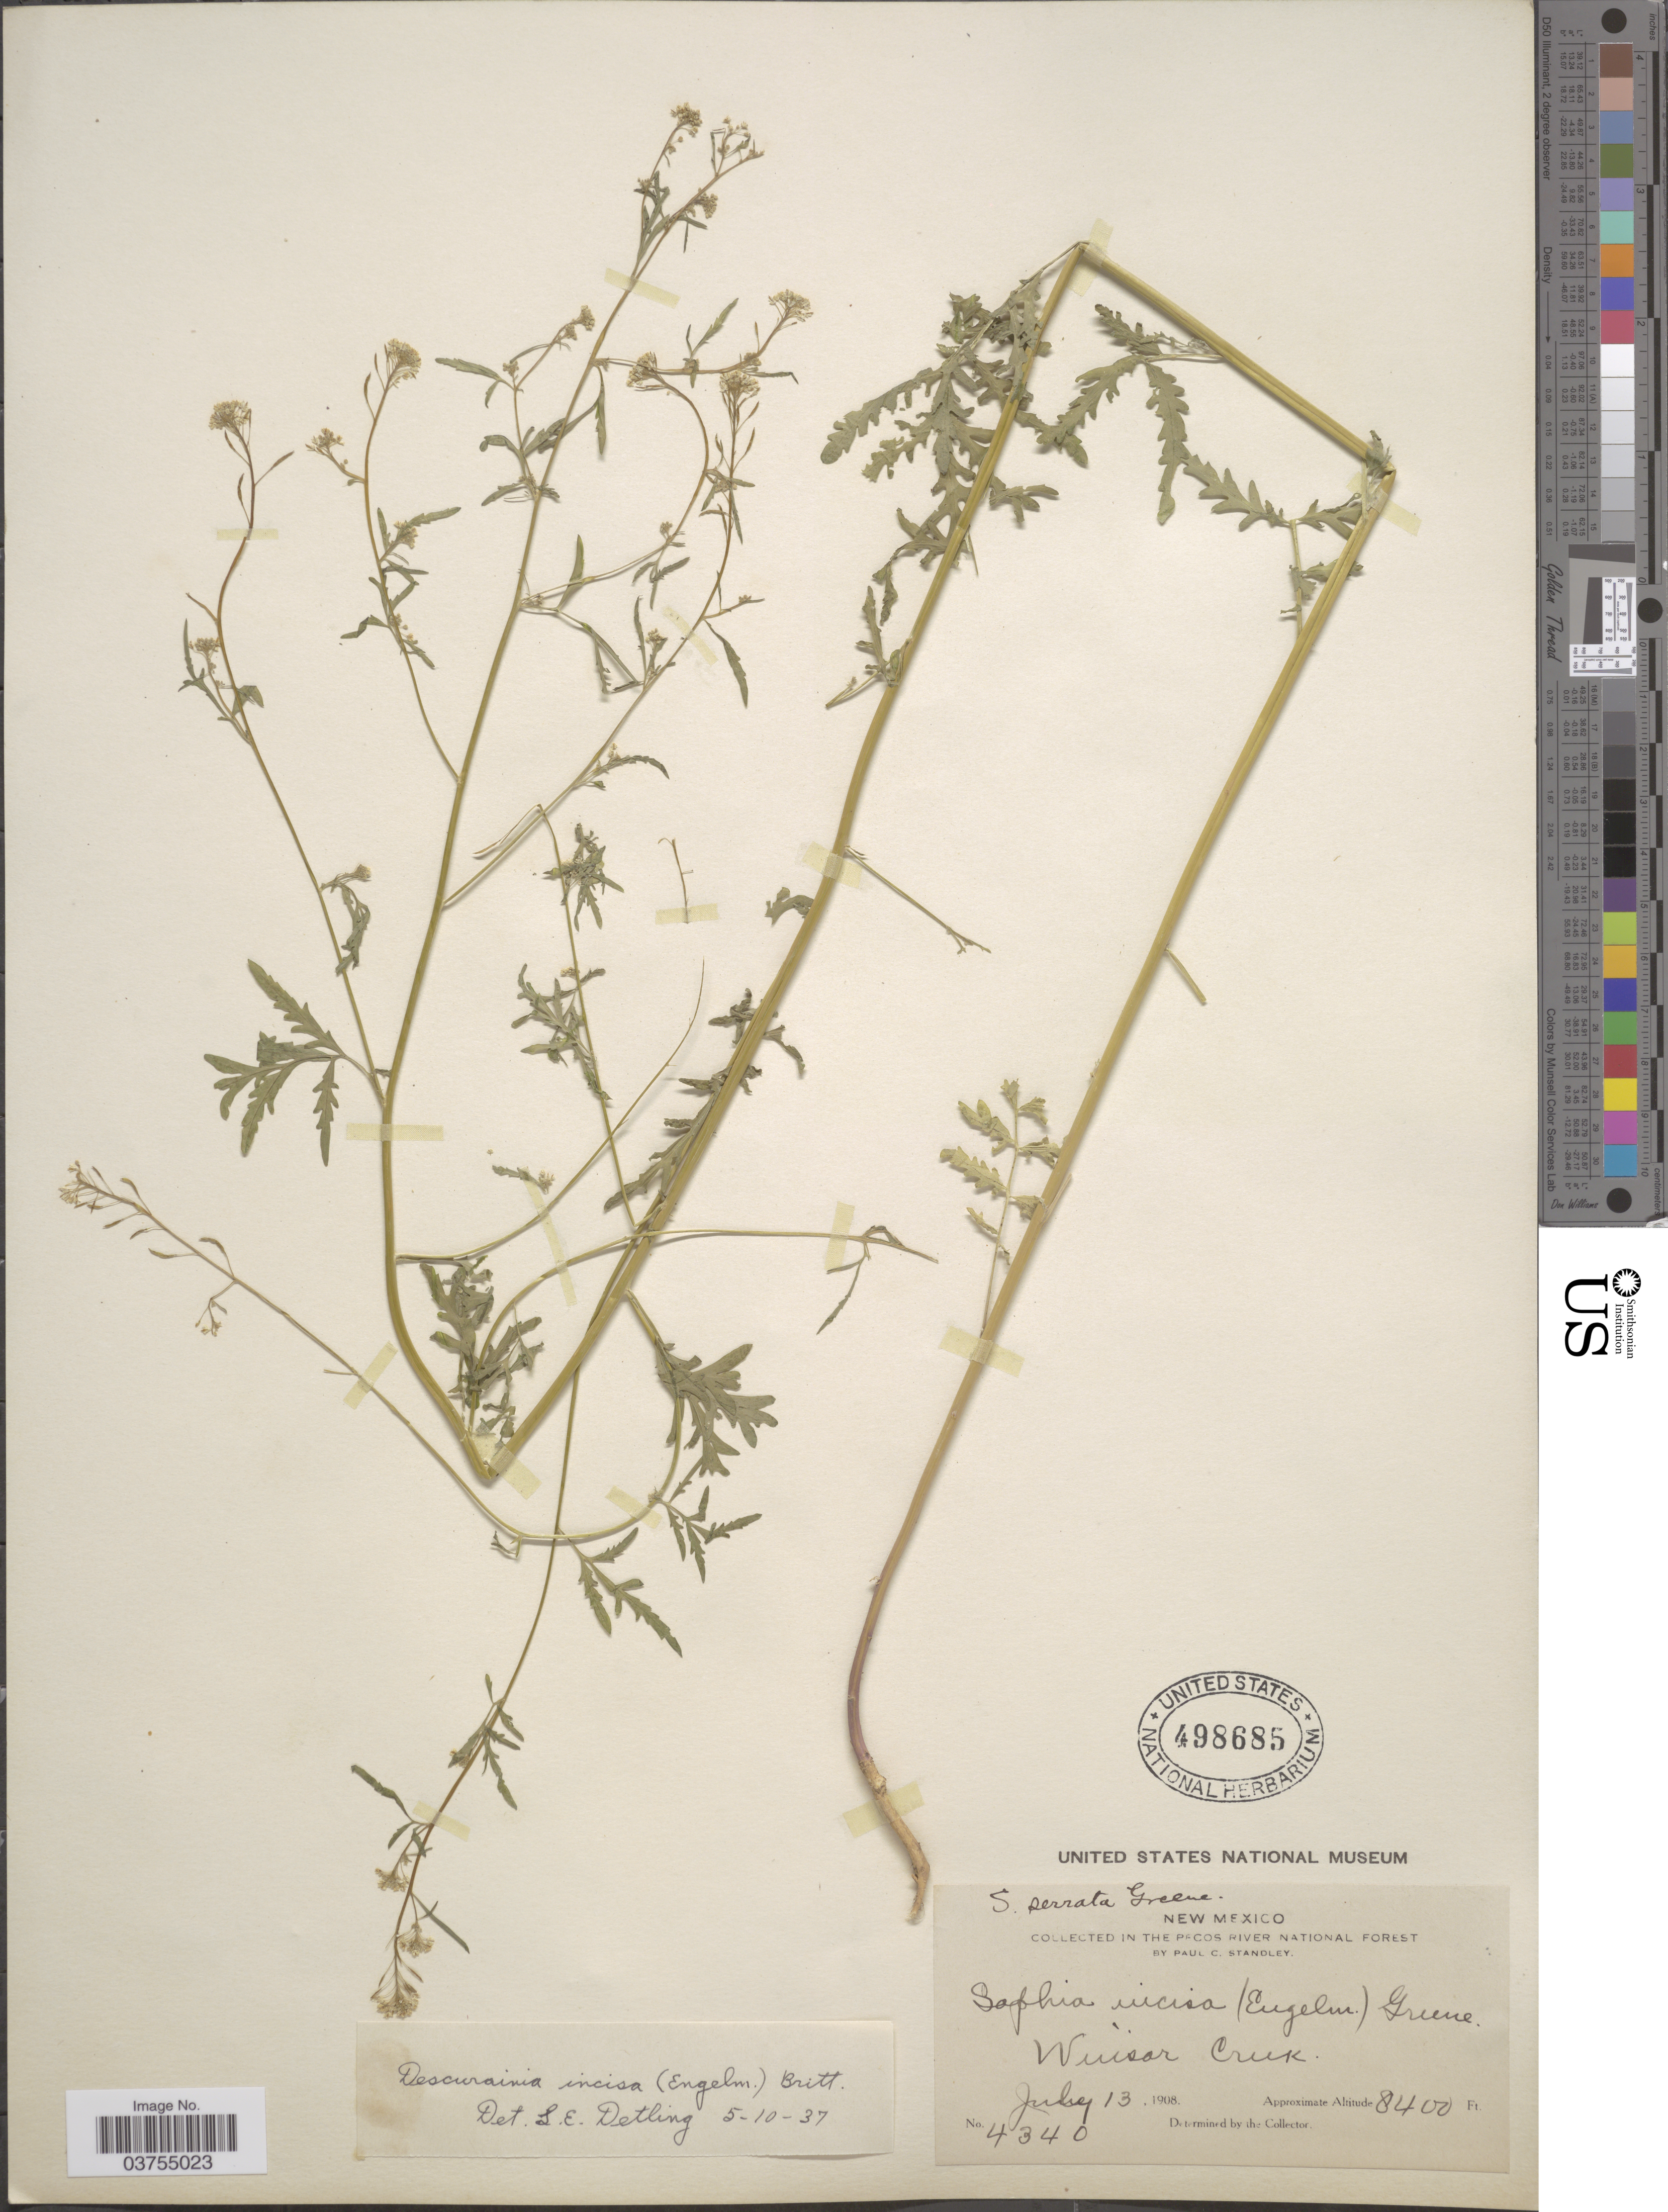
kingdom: Plantae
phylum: Tracheophyta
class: Magnoliopsida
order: Brassicales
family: Brassicaceae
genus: Descurainia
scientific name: Descurainia richardsonii subsp. incisa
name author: (Engelm. ex A. Gray) Detling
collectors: P. C. Standley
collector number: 4340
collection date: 1908-07-13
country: United States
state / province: New Mexico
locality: The Pecos River National Forest. Winsor Creek.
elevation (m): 2560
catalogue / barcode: US 498685